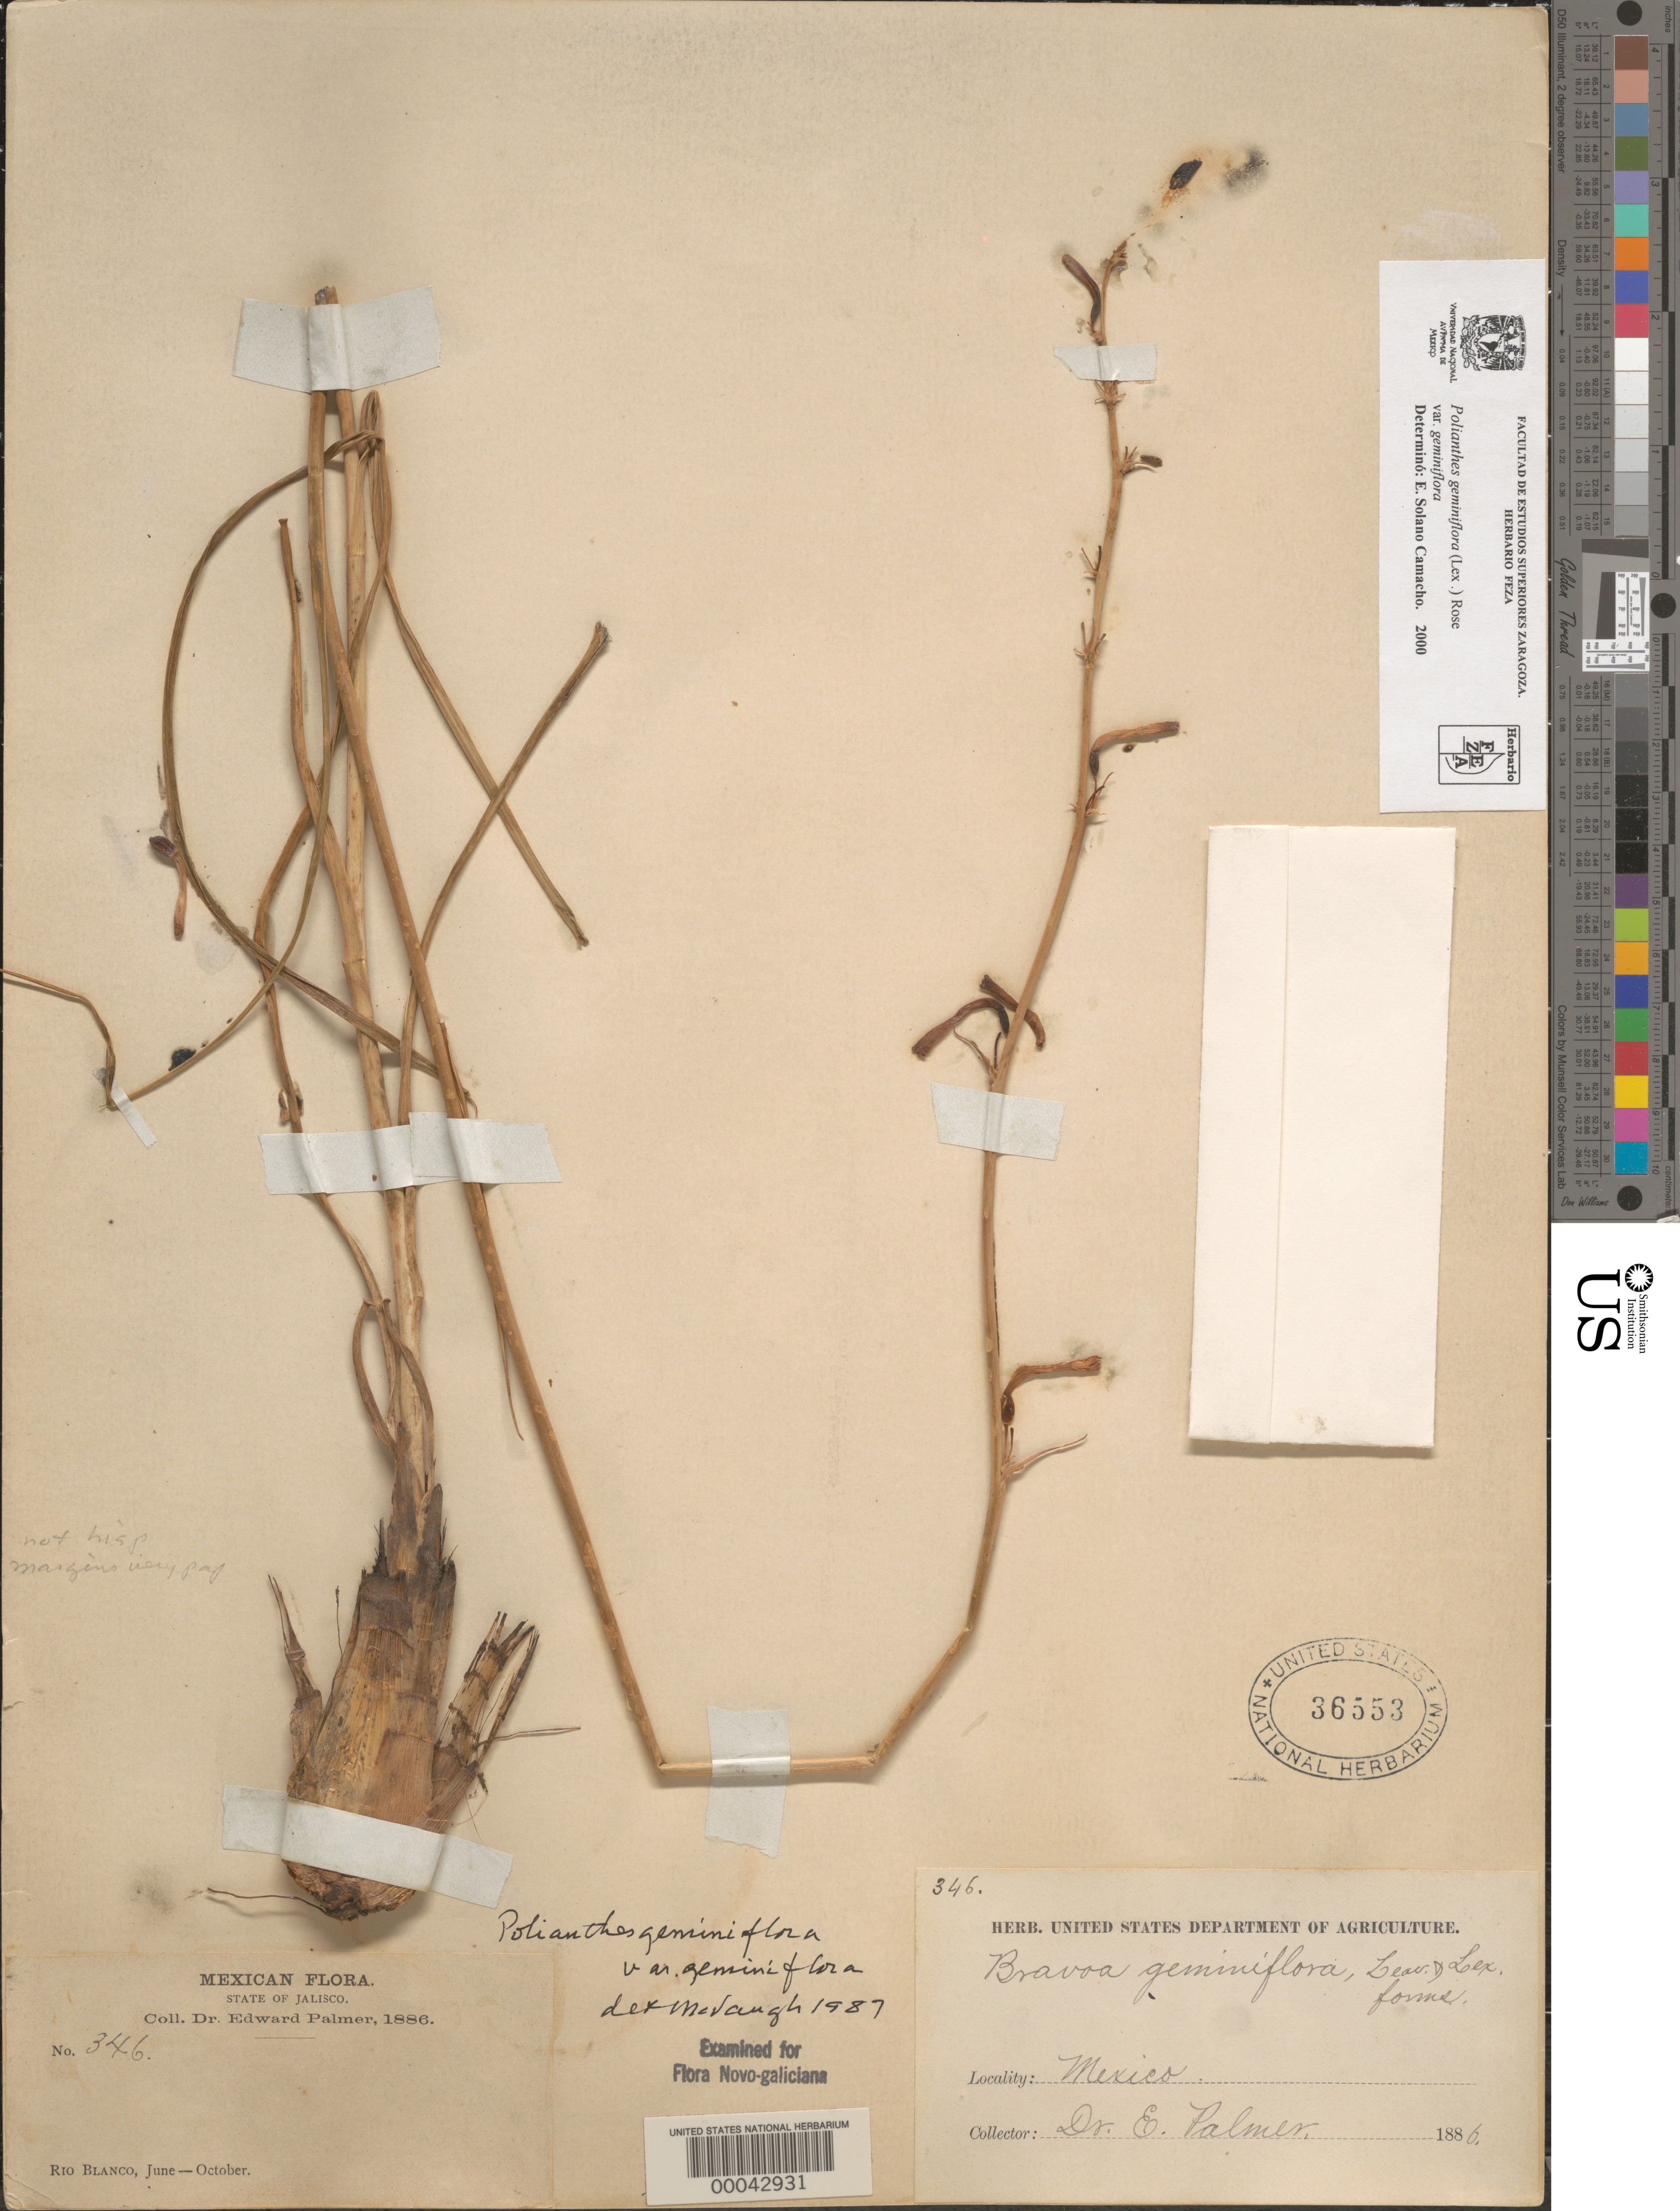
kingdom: Plantae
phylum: Tracheophyta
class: Liliopsida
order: Asparagales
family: Asparagaceae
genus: Polianthes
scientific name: Polianthes geminiflora var. geminiflora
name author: (Lex.) Rose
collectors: E. Palmer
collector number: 346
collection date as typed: Jun 1886 to -- Oct 1886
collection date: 1886-06/1886-10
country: Mexico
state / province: Jalisco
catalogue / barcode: US 36553